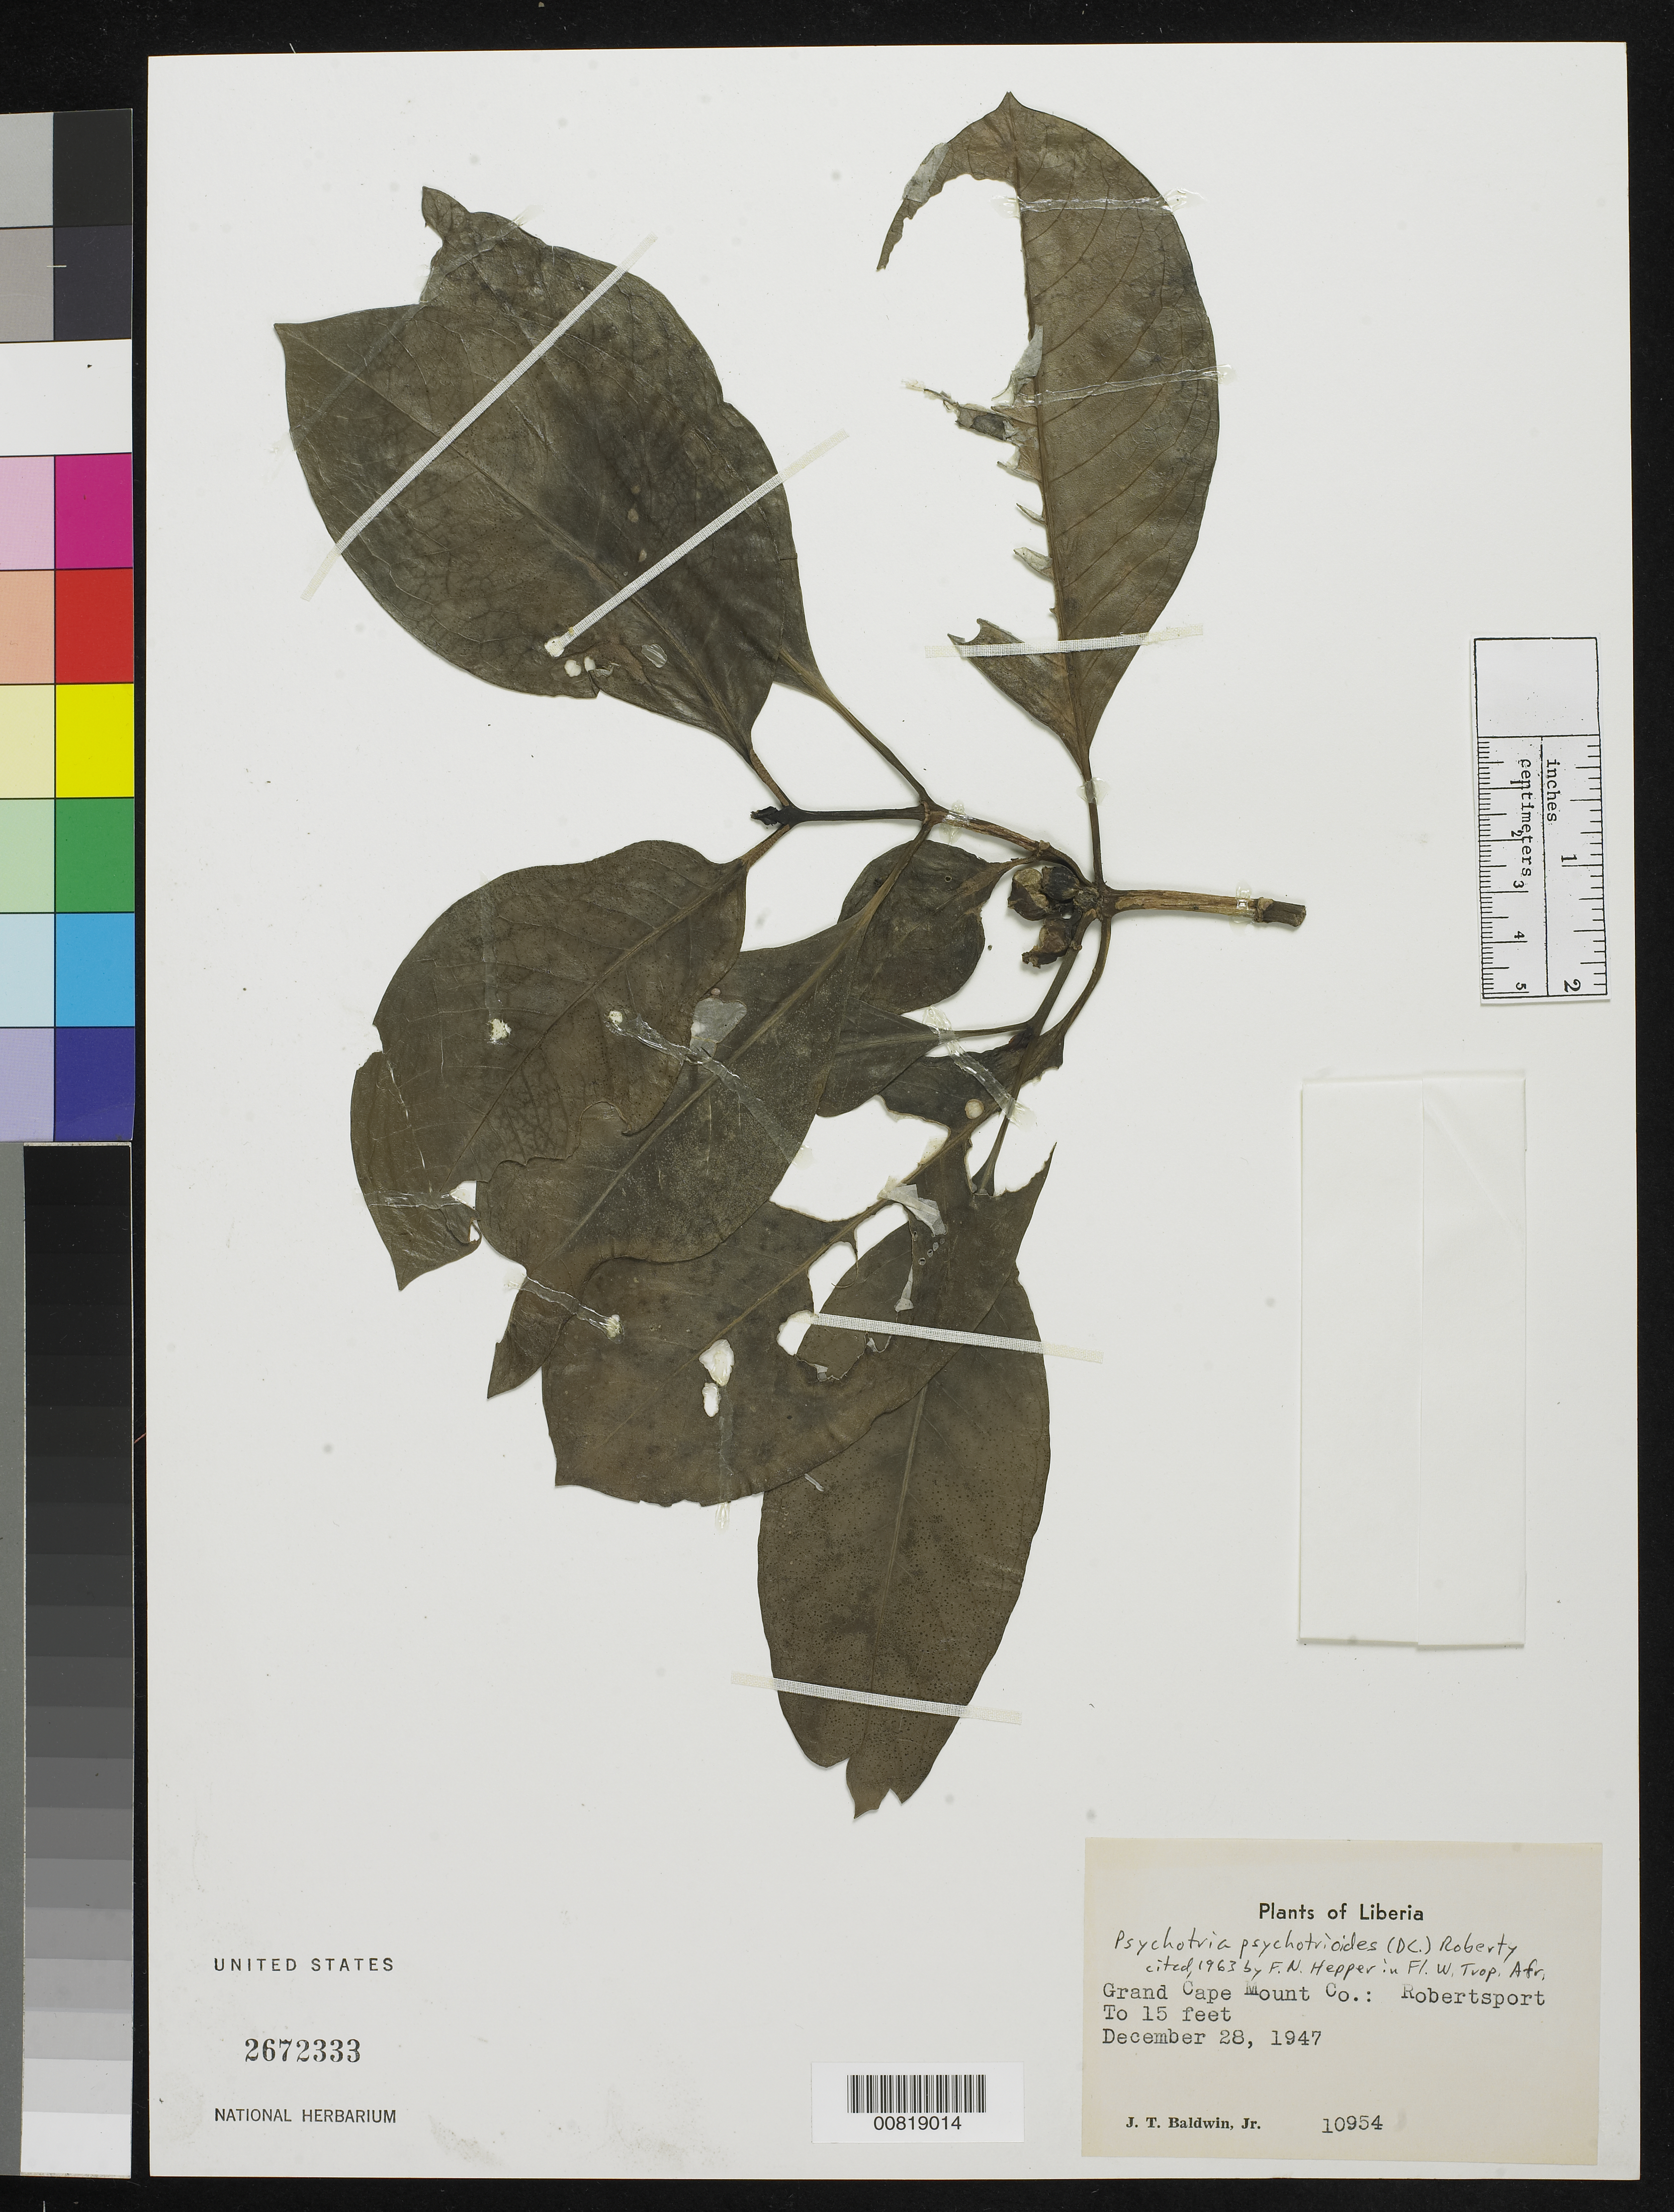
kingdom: Plantae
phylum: Tracheophyta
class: Magnoliopsida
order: Gentianales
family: Rubiaceae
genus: Psychotria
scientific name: Psychotria psychotrioides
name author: (DC.) Roberty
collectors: J. T. Baldwin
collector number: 10954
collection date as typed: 28 Dec 1947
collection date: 1947-12-28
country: Liberia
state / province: Grand Cape Mount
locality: Robertsport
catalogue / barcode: US 2672333